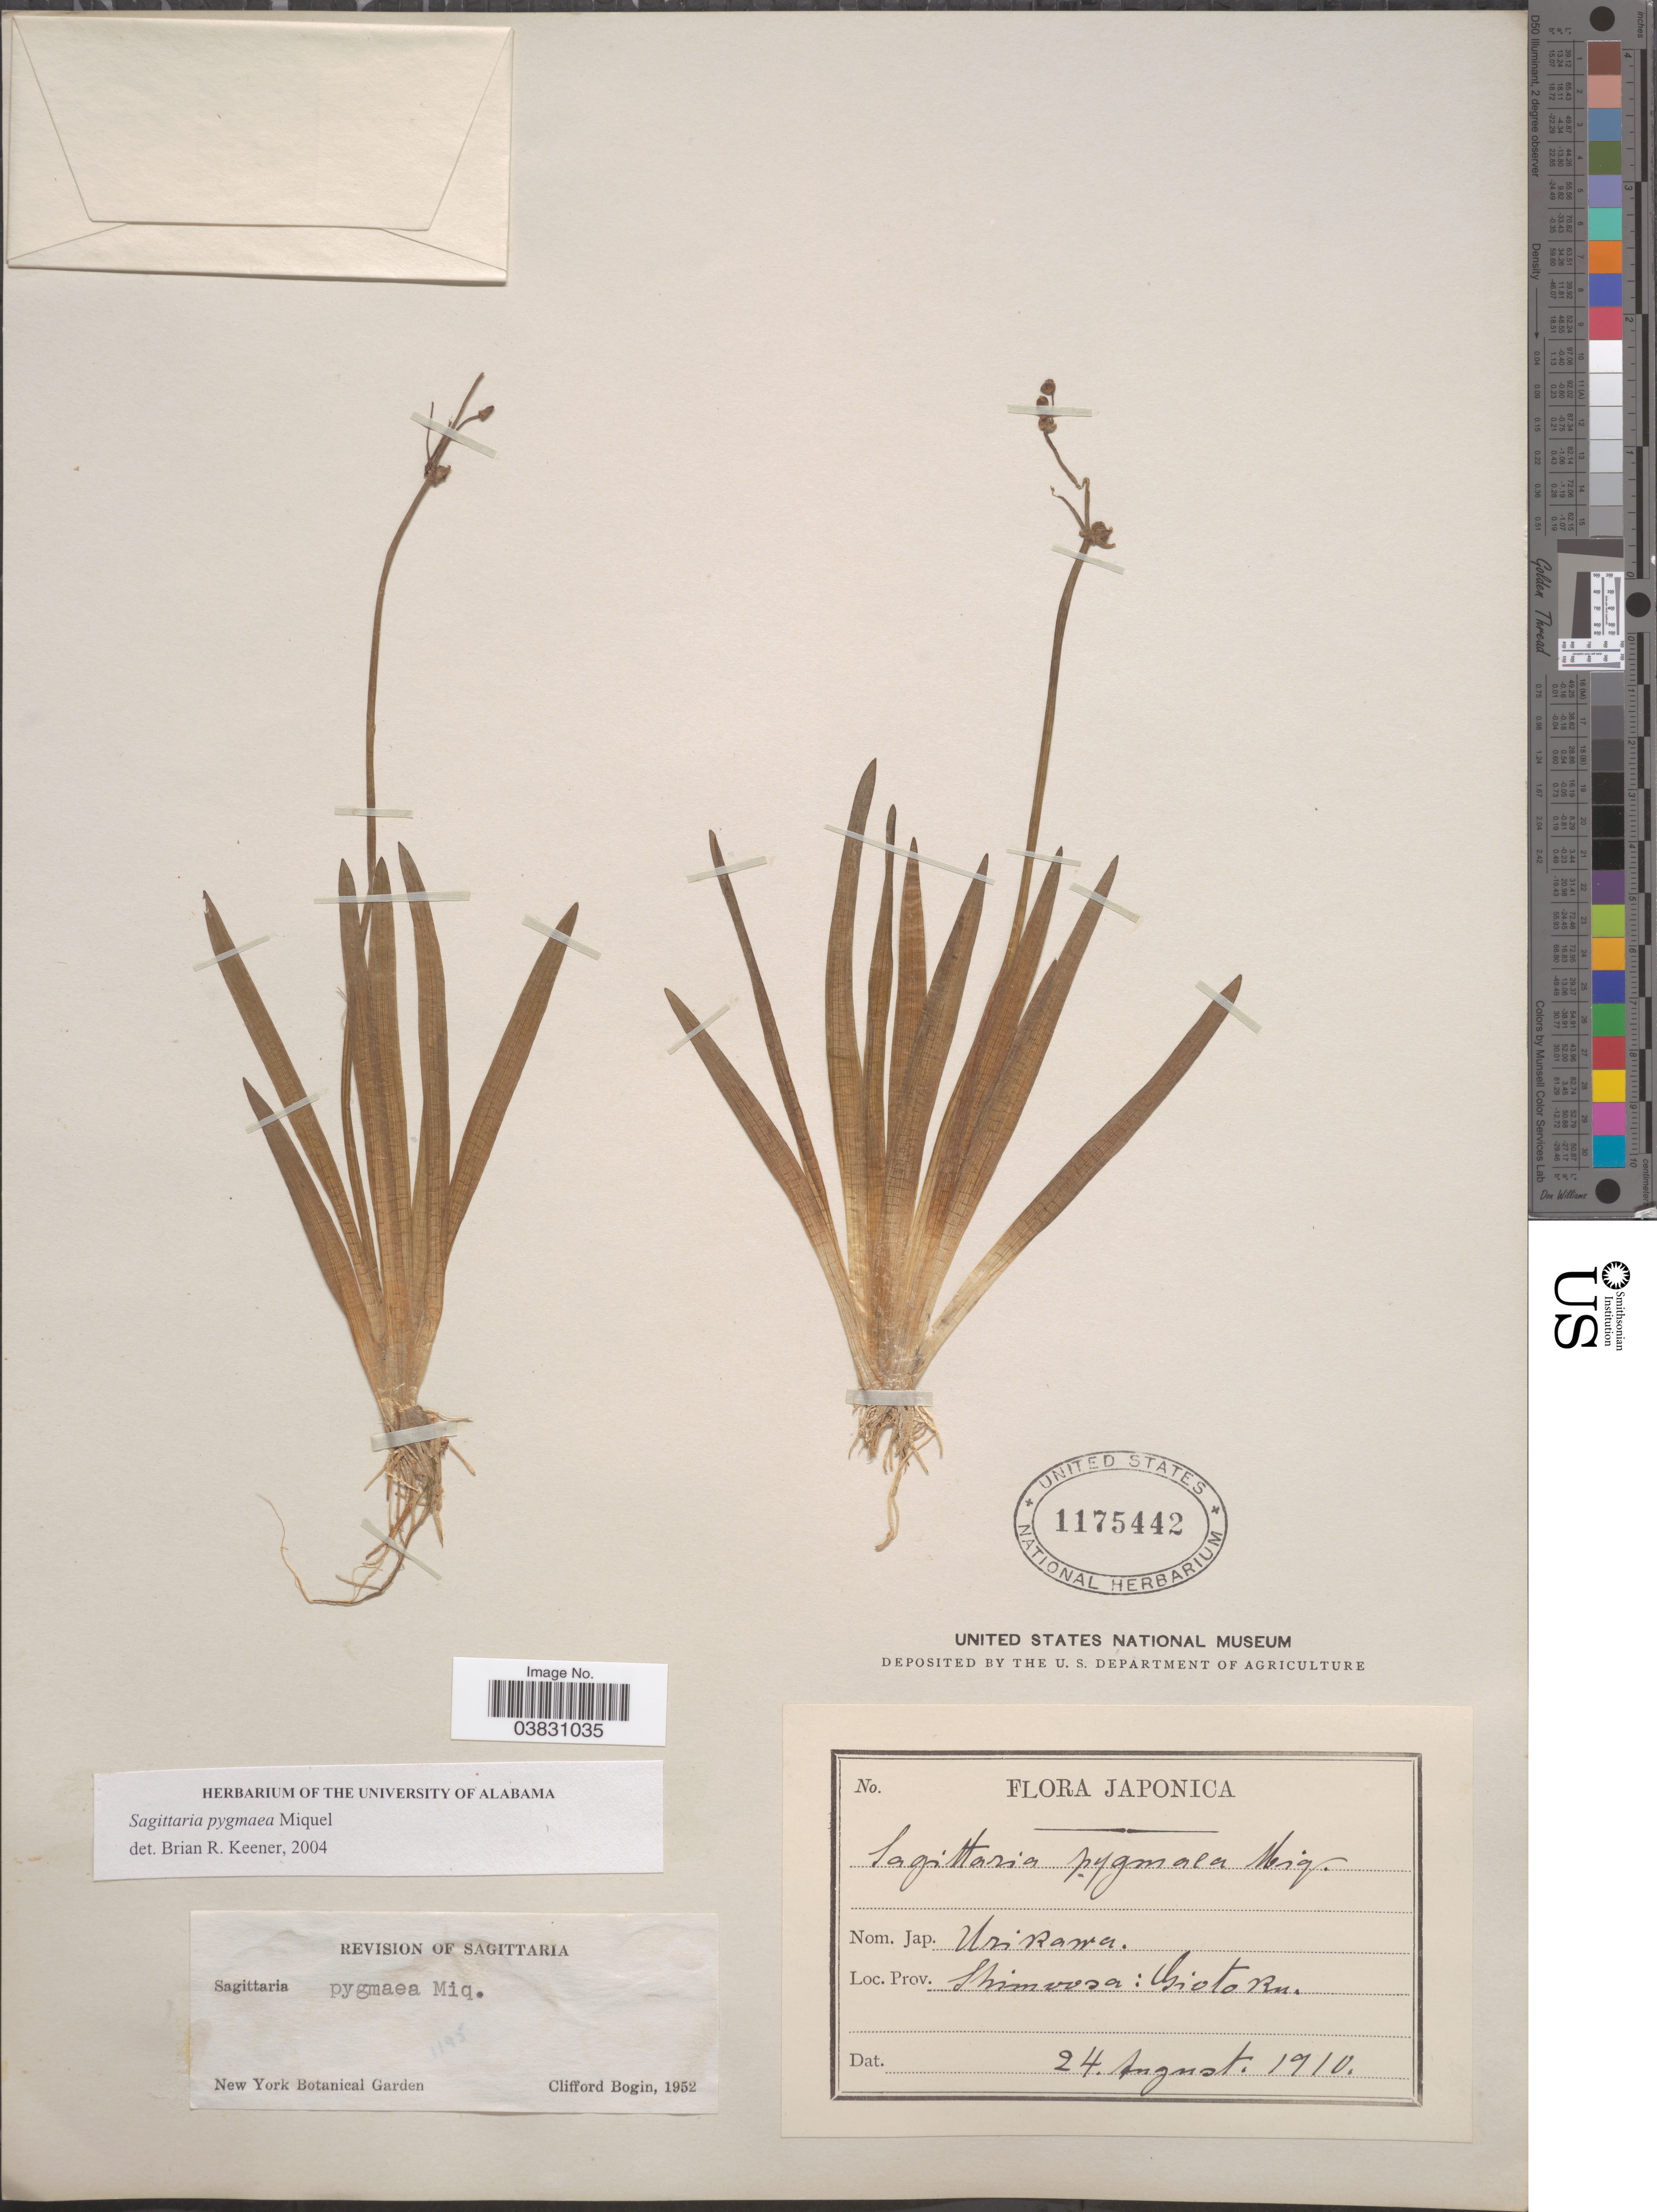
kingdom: Plantae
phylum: Tracheophyta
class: Liliopsida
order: Alismatales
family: Alismataceae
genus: Sagittaria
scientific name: Sagittaria pygmaea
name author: Miq.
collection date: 1910-08-24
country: Japan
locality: Prov. Shimoosa: Chiotoru.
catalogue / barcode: US 1175442